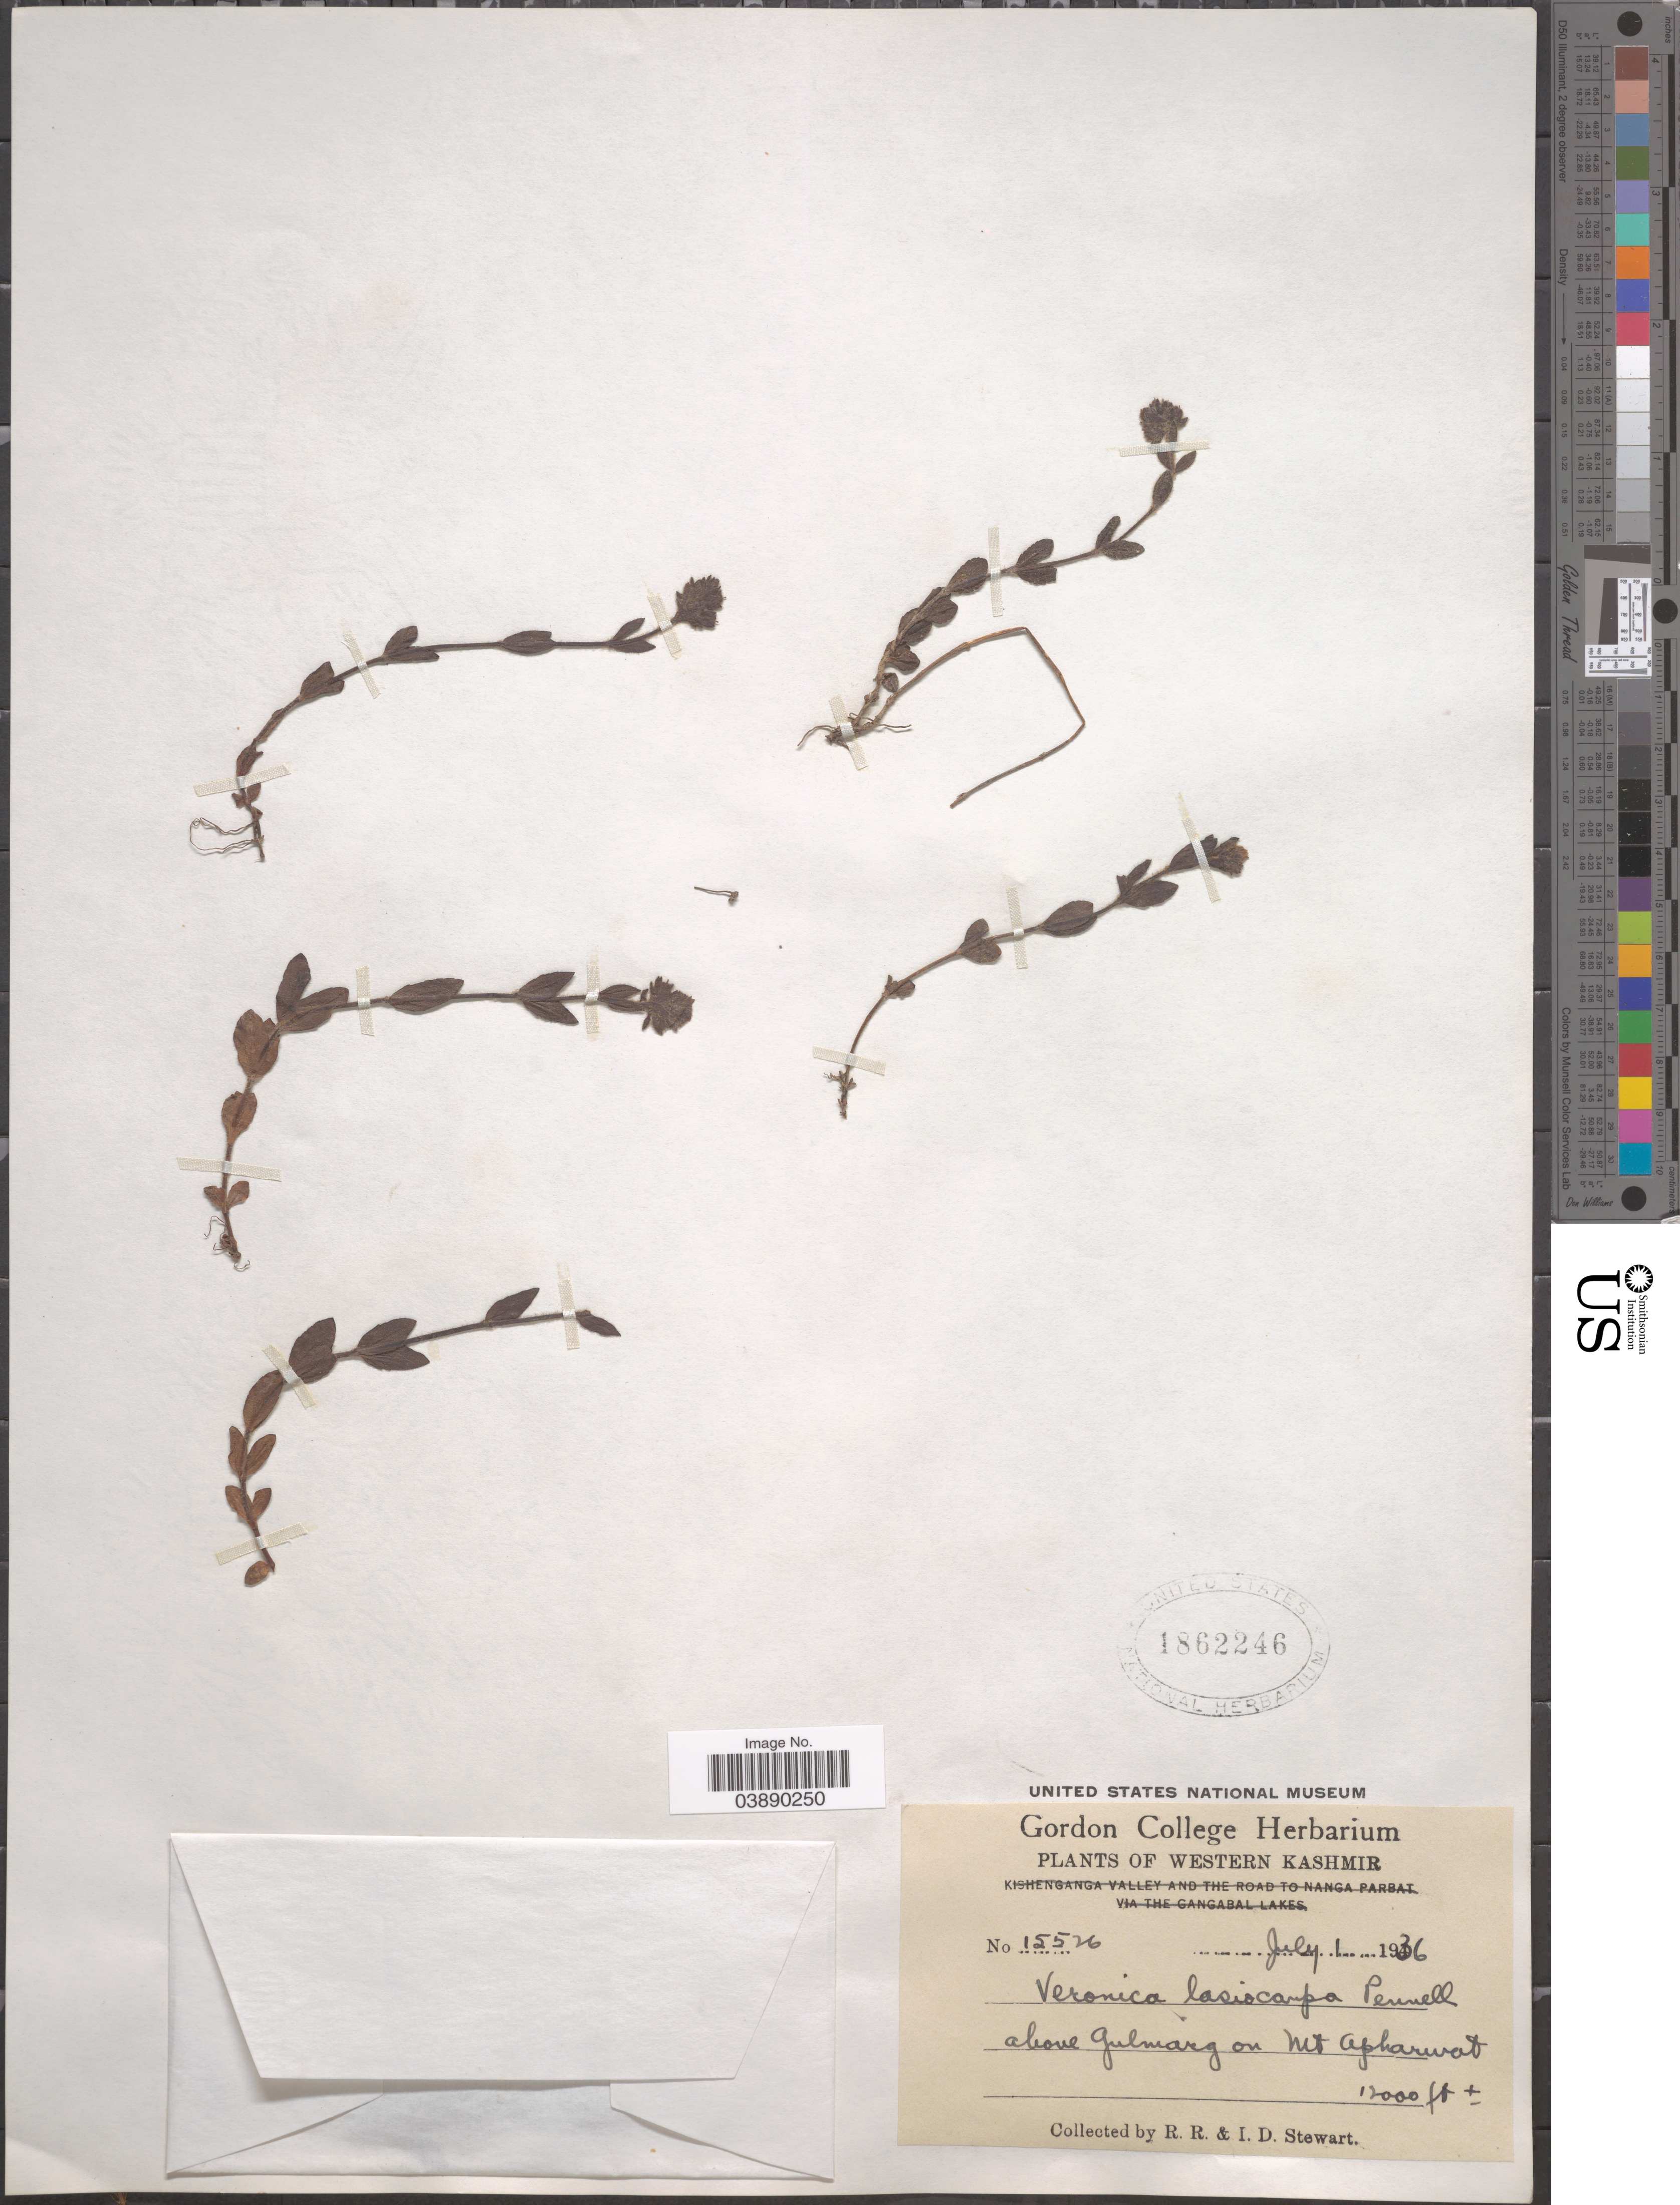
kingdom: Plantae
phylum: Tracheophyta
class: Magnoliopsida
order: Lamiales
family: Plantaginaceae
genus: Veronica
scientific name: Veronica lasiocarpa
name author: Pennell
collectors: R. Stewart & I. Stewart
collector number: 15526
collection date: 1936-07-01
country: India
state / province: Jammu and Kashmir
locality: Western Kashmir. Above Gulmarg on Mt. Apharwat.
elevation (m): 3658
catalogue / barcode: US 1862246